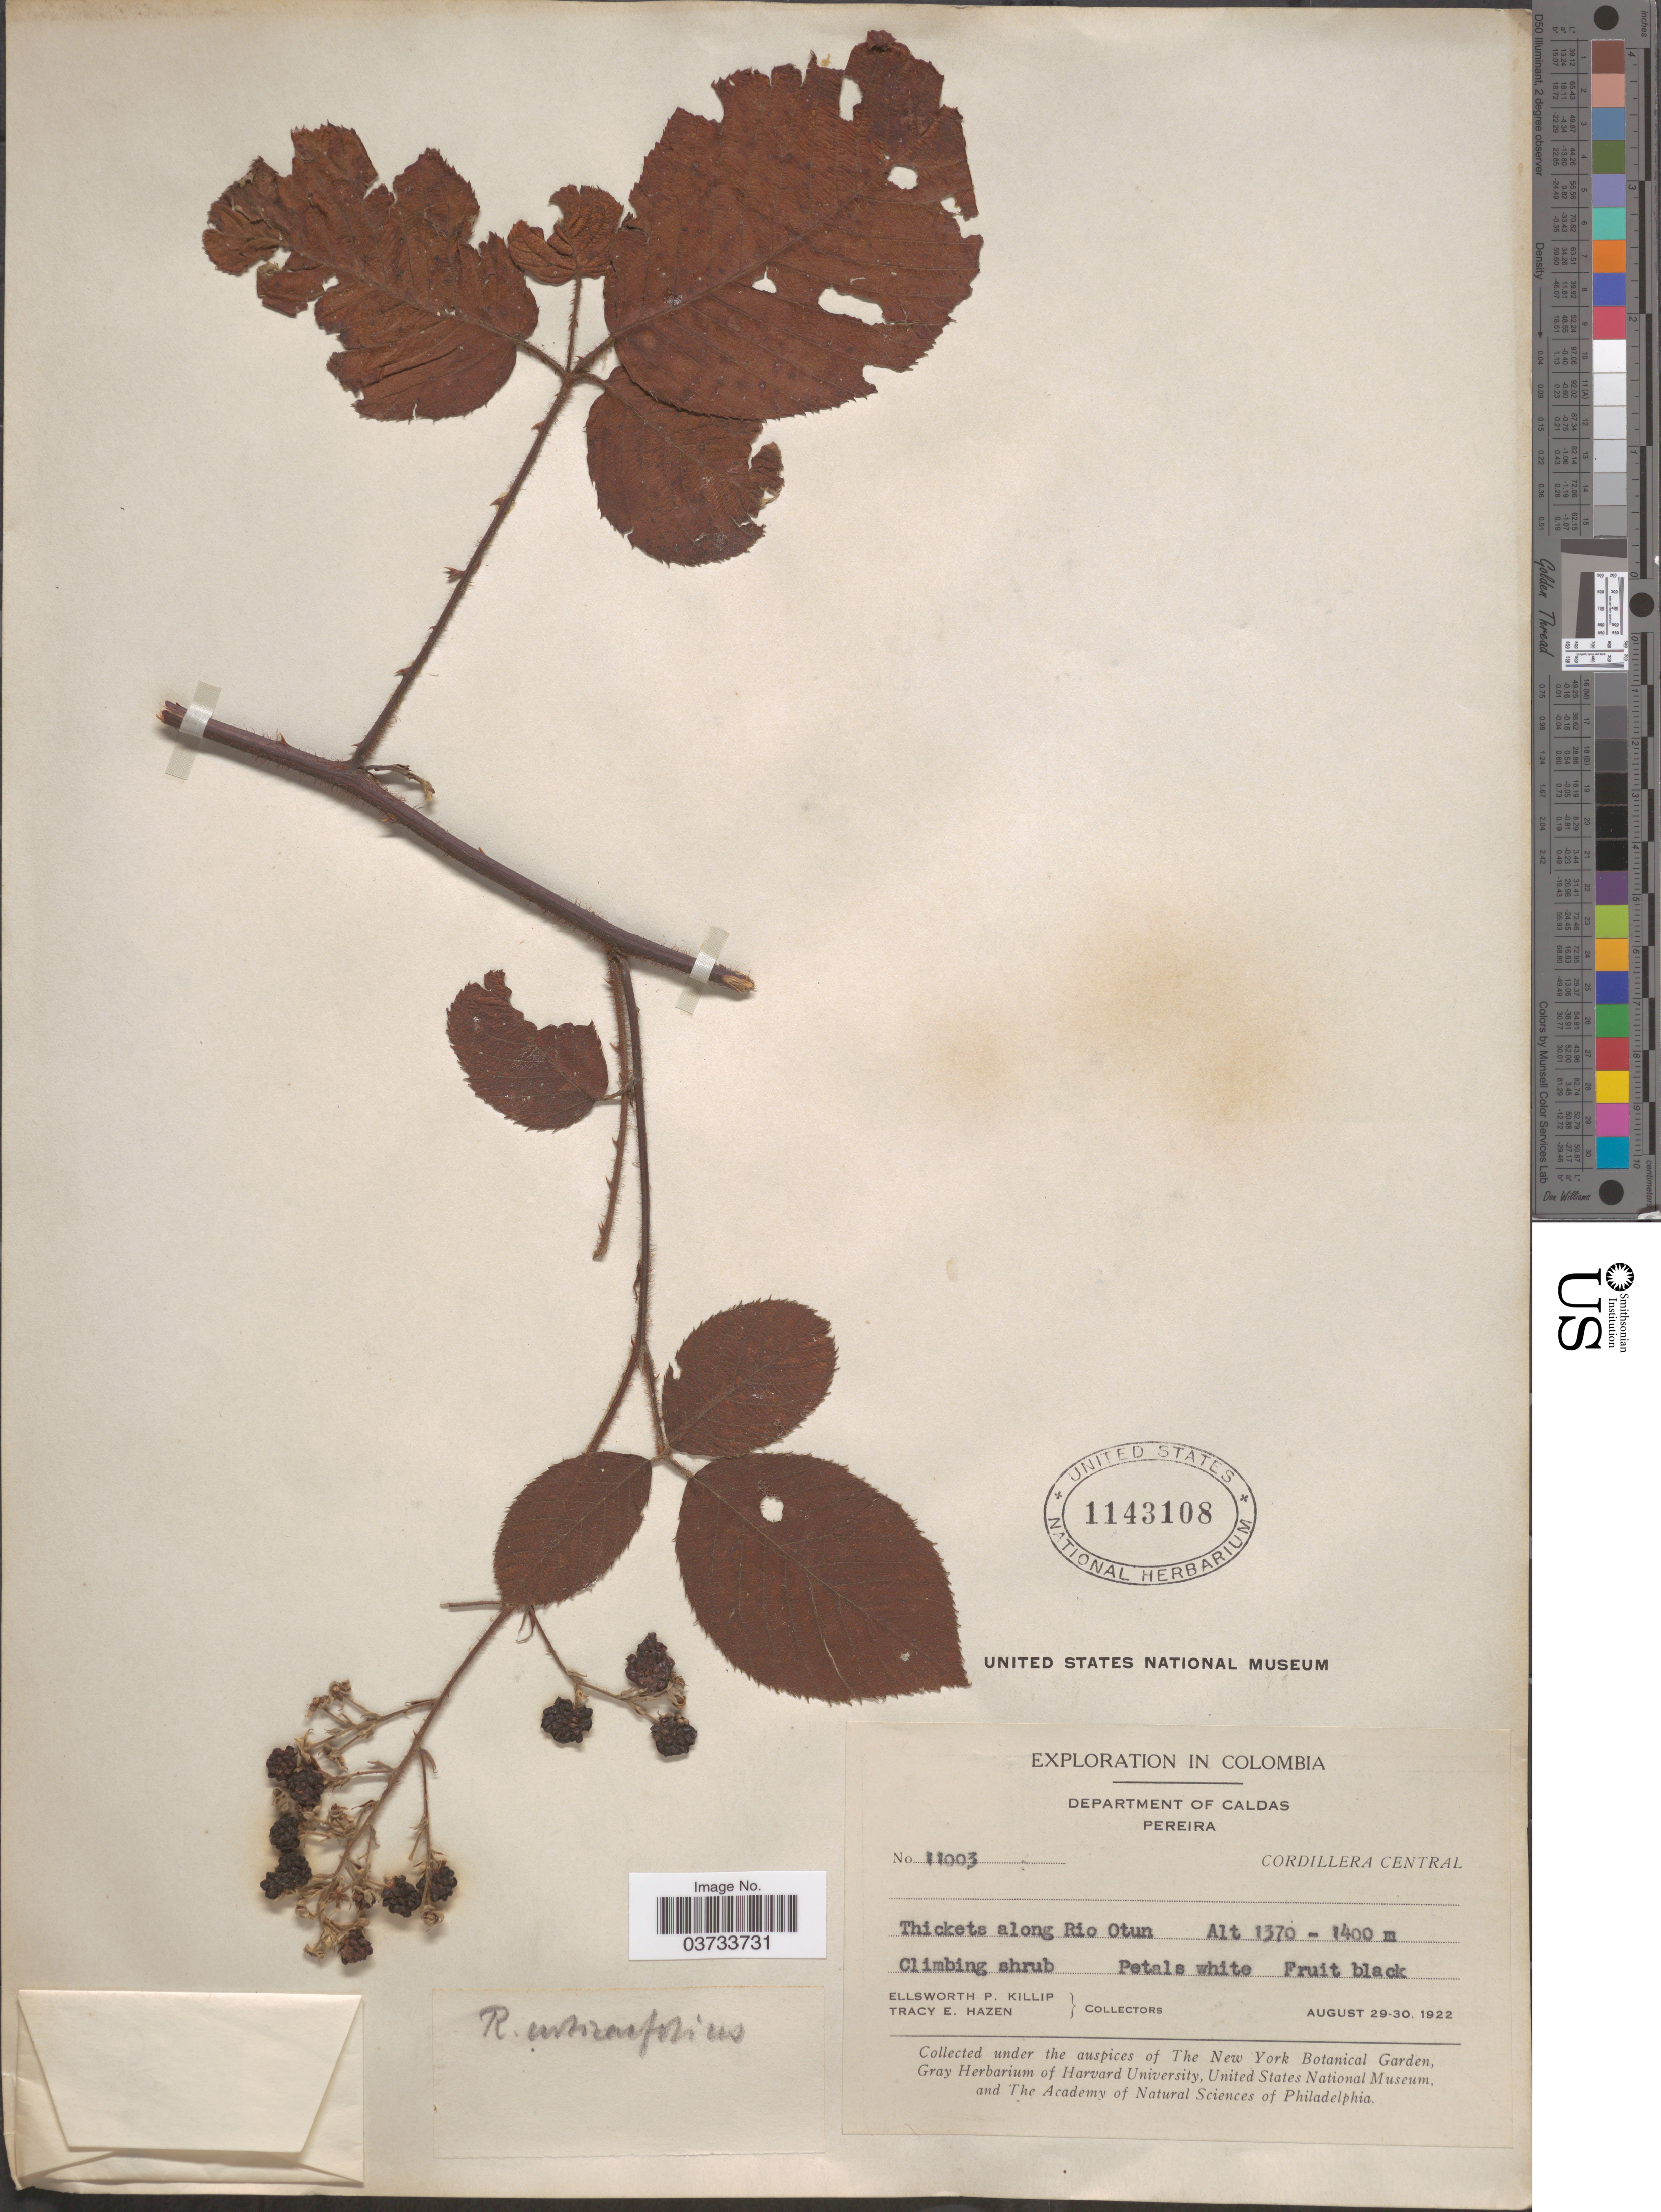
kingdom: Plantae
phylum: Tracheophyta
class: Magnoliopsida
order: Rosales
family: Rosaceae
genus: Rubus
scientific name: Rubus urticifolius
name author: Poir.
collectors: E. P. Killip & T. E. Hazen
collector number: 11003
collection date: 1922-08-29/1922-08-30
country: Colombia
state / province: Caldas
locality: Department of Caldas, Pereira. Cordillera Central. Thickets along Rio Otun.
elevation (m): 1370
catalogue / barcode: US 1143108